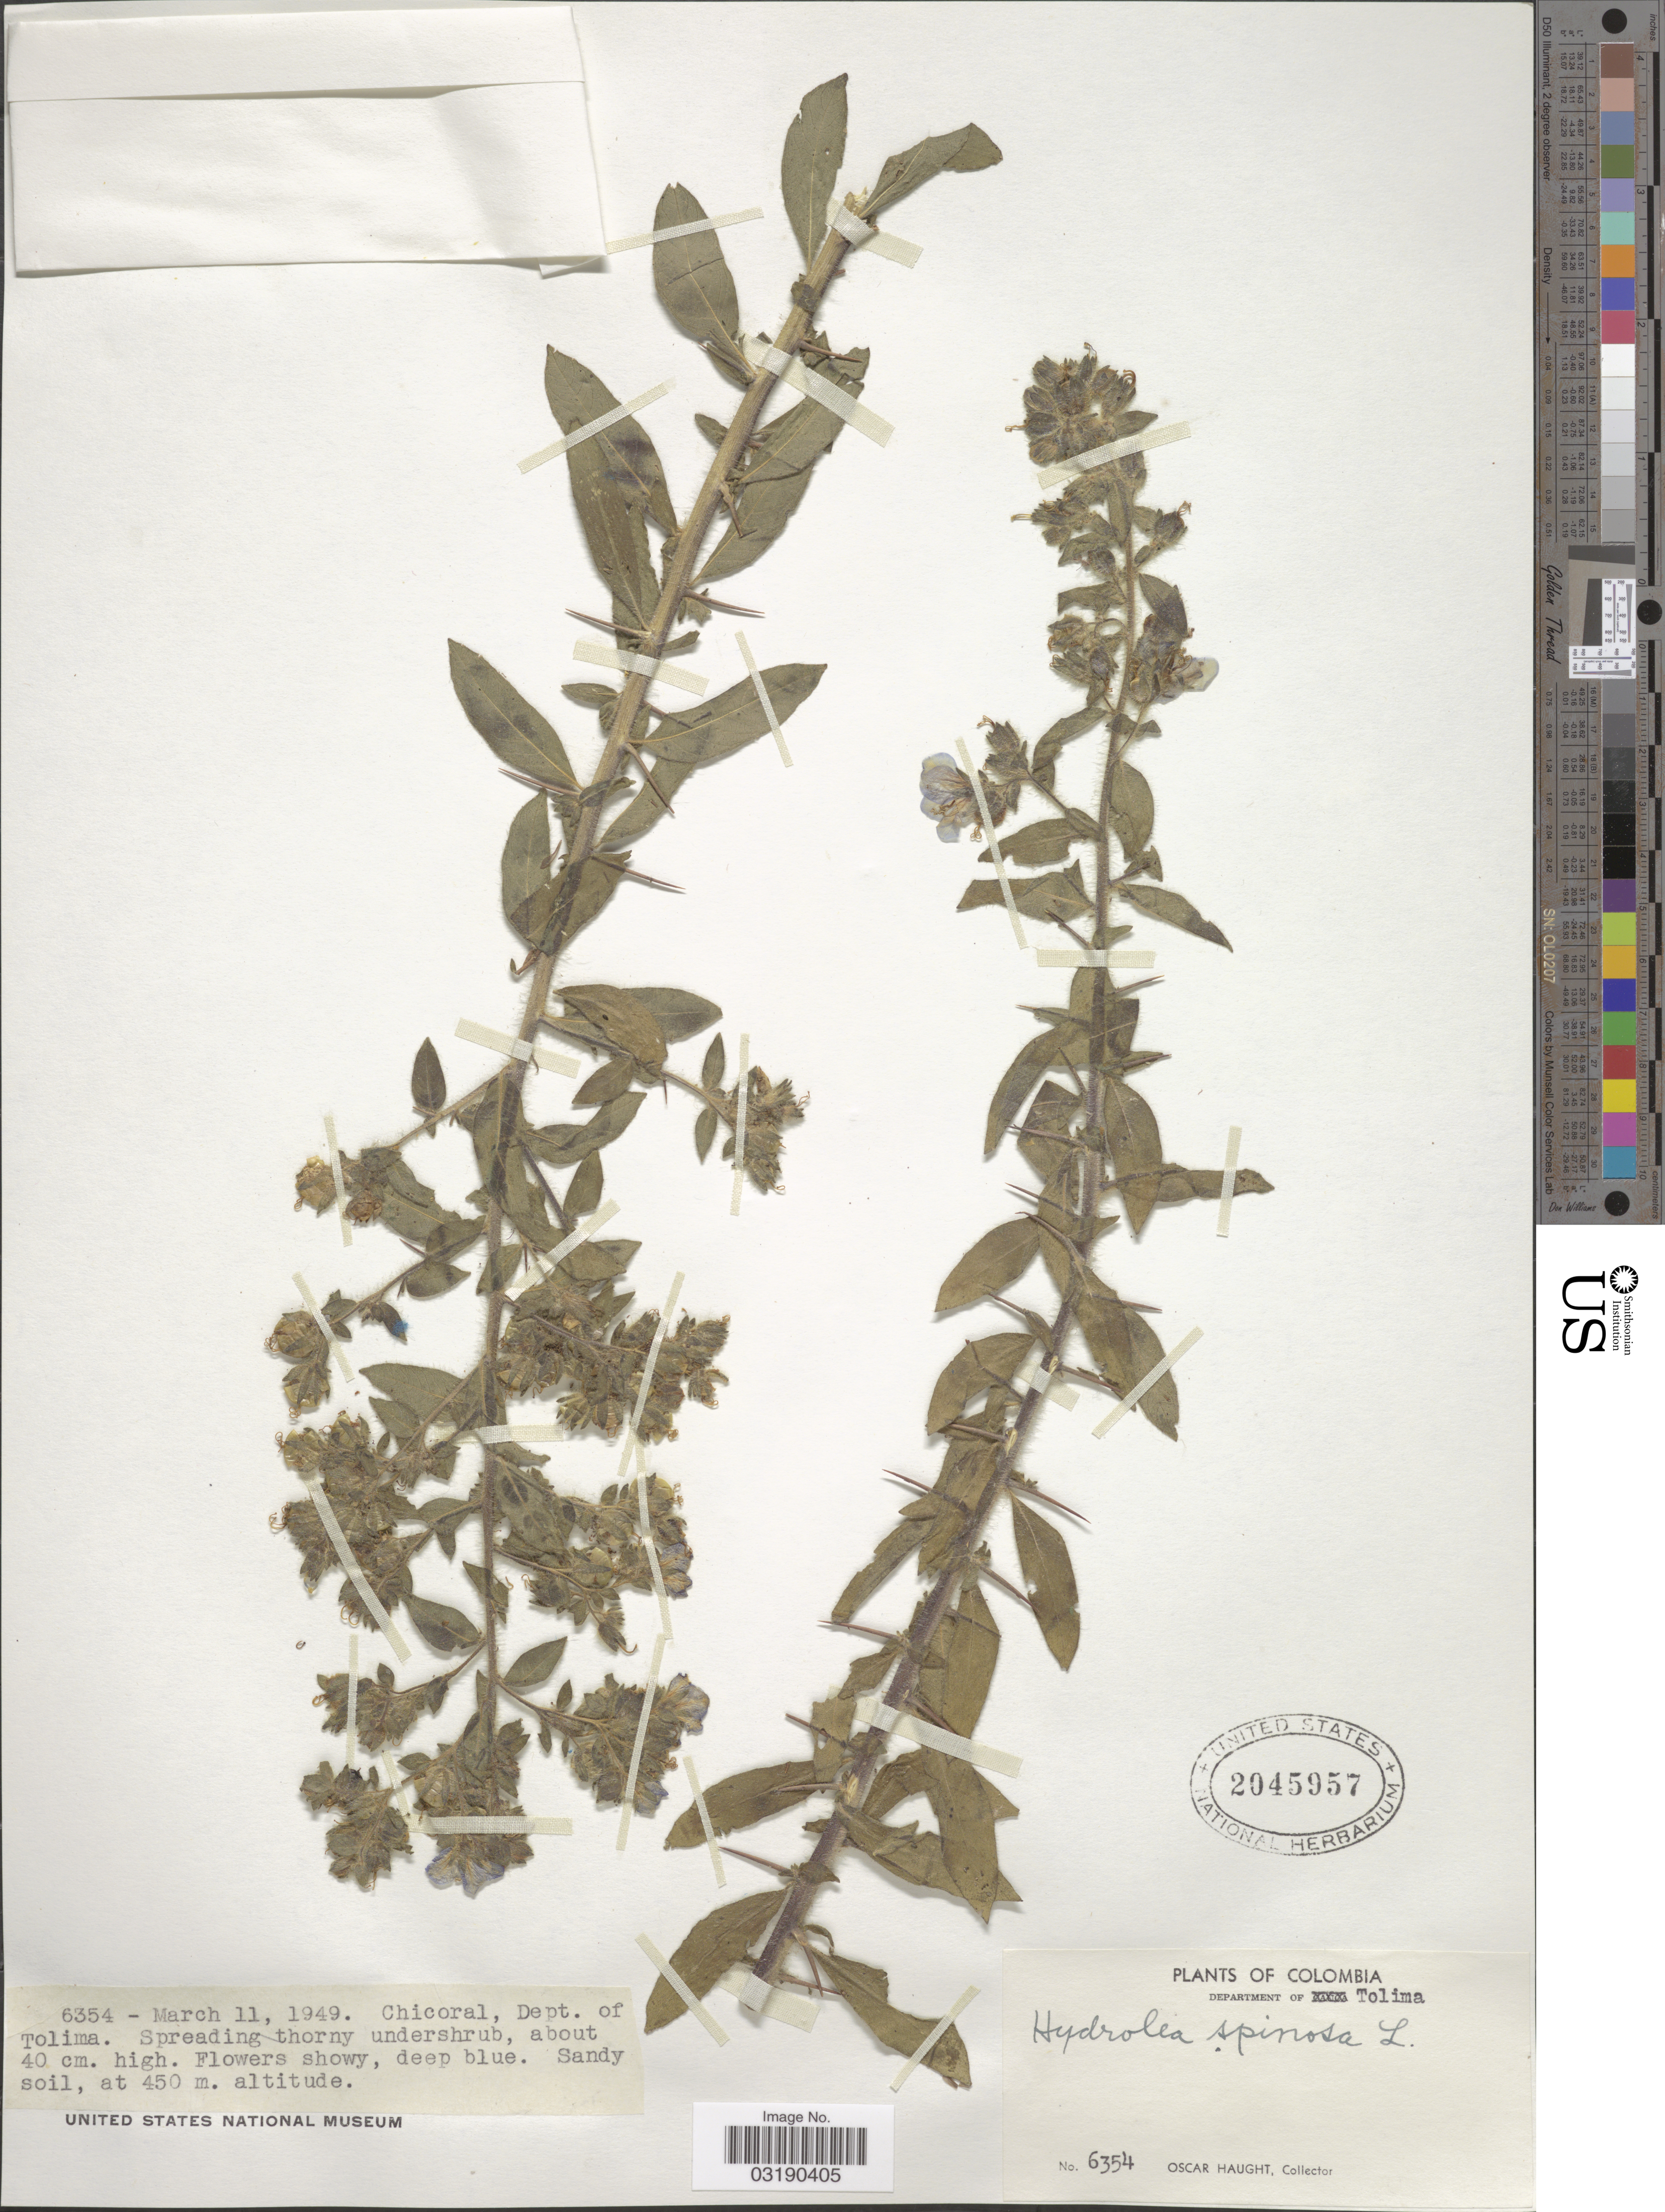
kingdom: Plantae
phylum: Tracheophyta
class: Magnoliopsida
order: Solanales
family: Hydroleaceae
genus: Hydrolea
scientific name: Hydrolea spinosa var. spinosa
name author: L.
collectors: O. L. Haught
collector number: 6354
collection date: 1949-03-11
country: Colombia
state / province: Tolima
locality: Chicoral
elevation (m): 450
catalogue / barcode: US 2045957